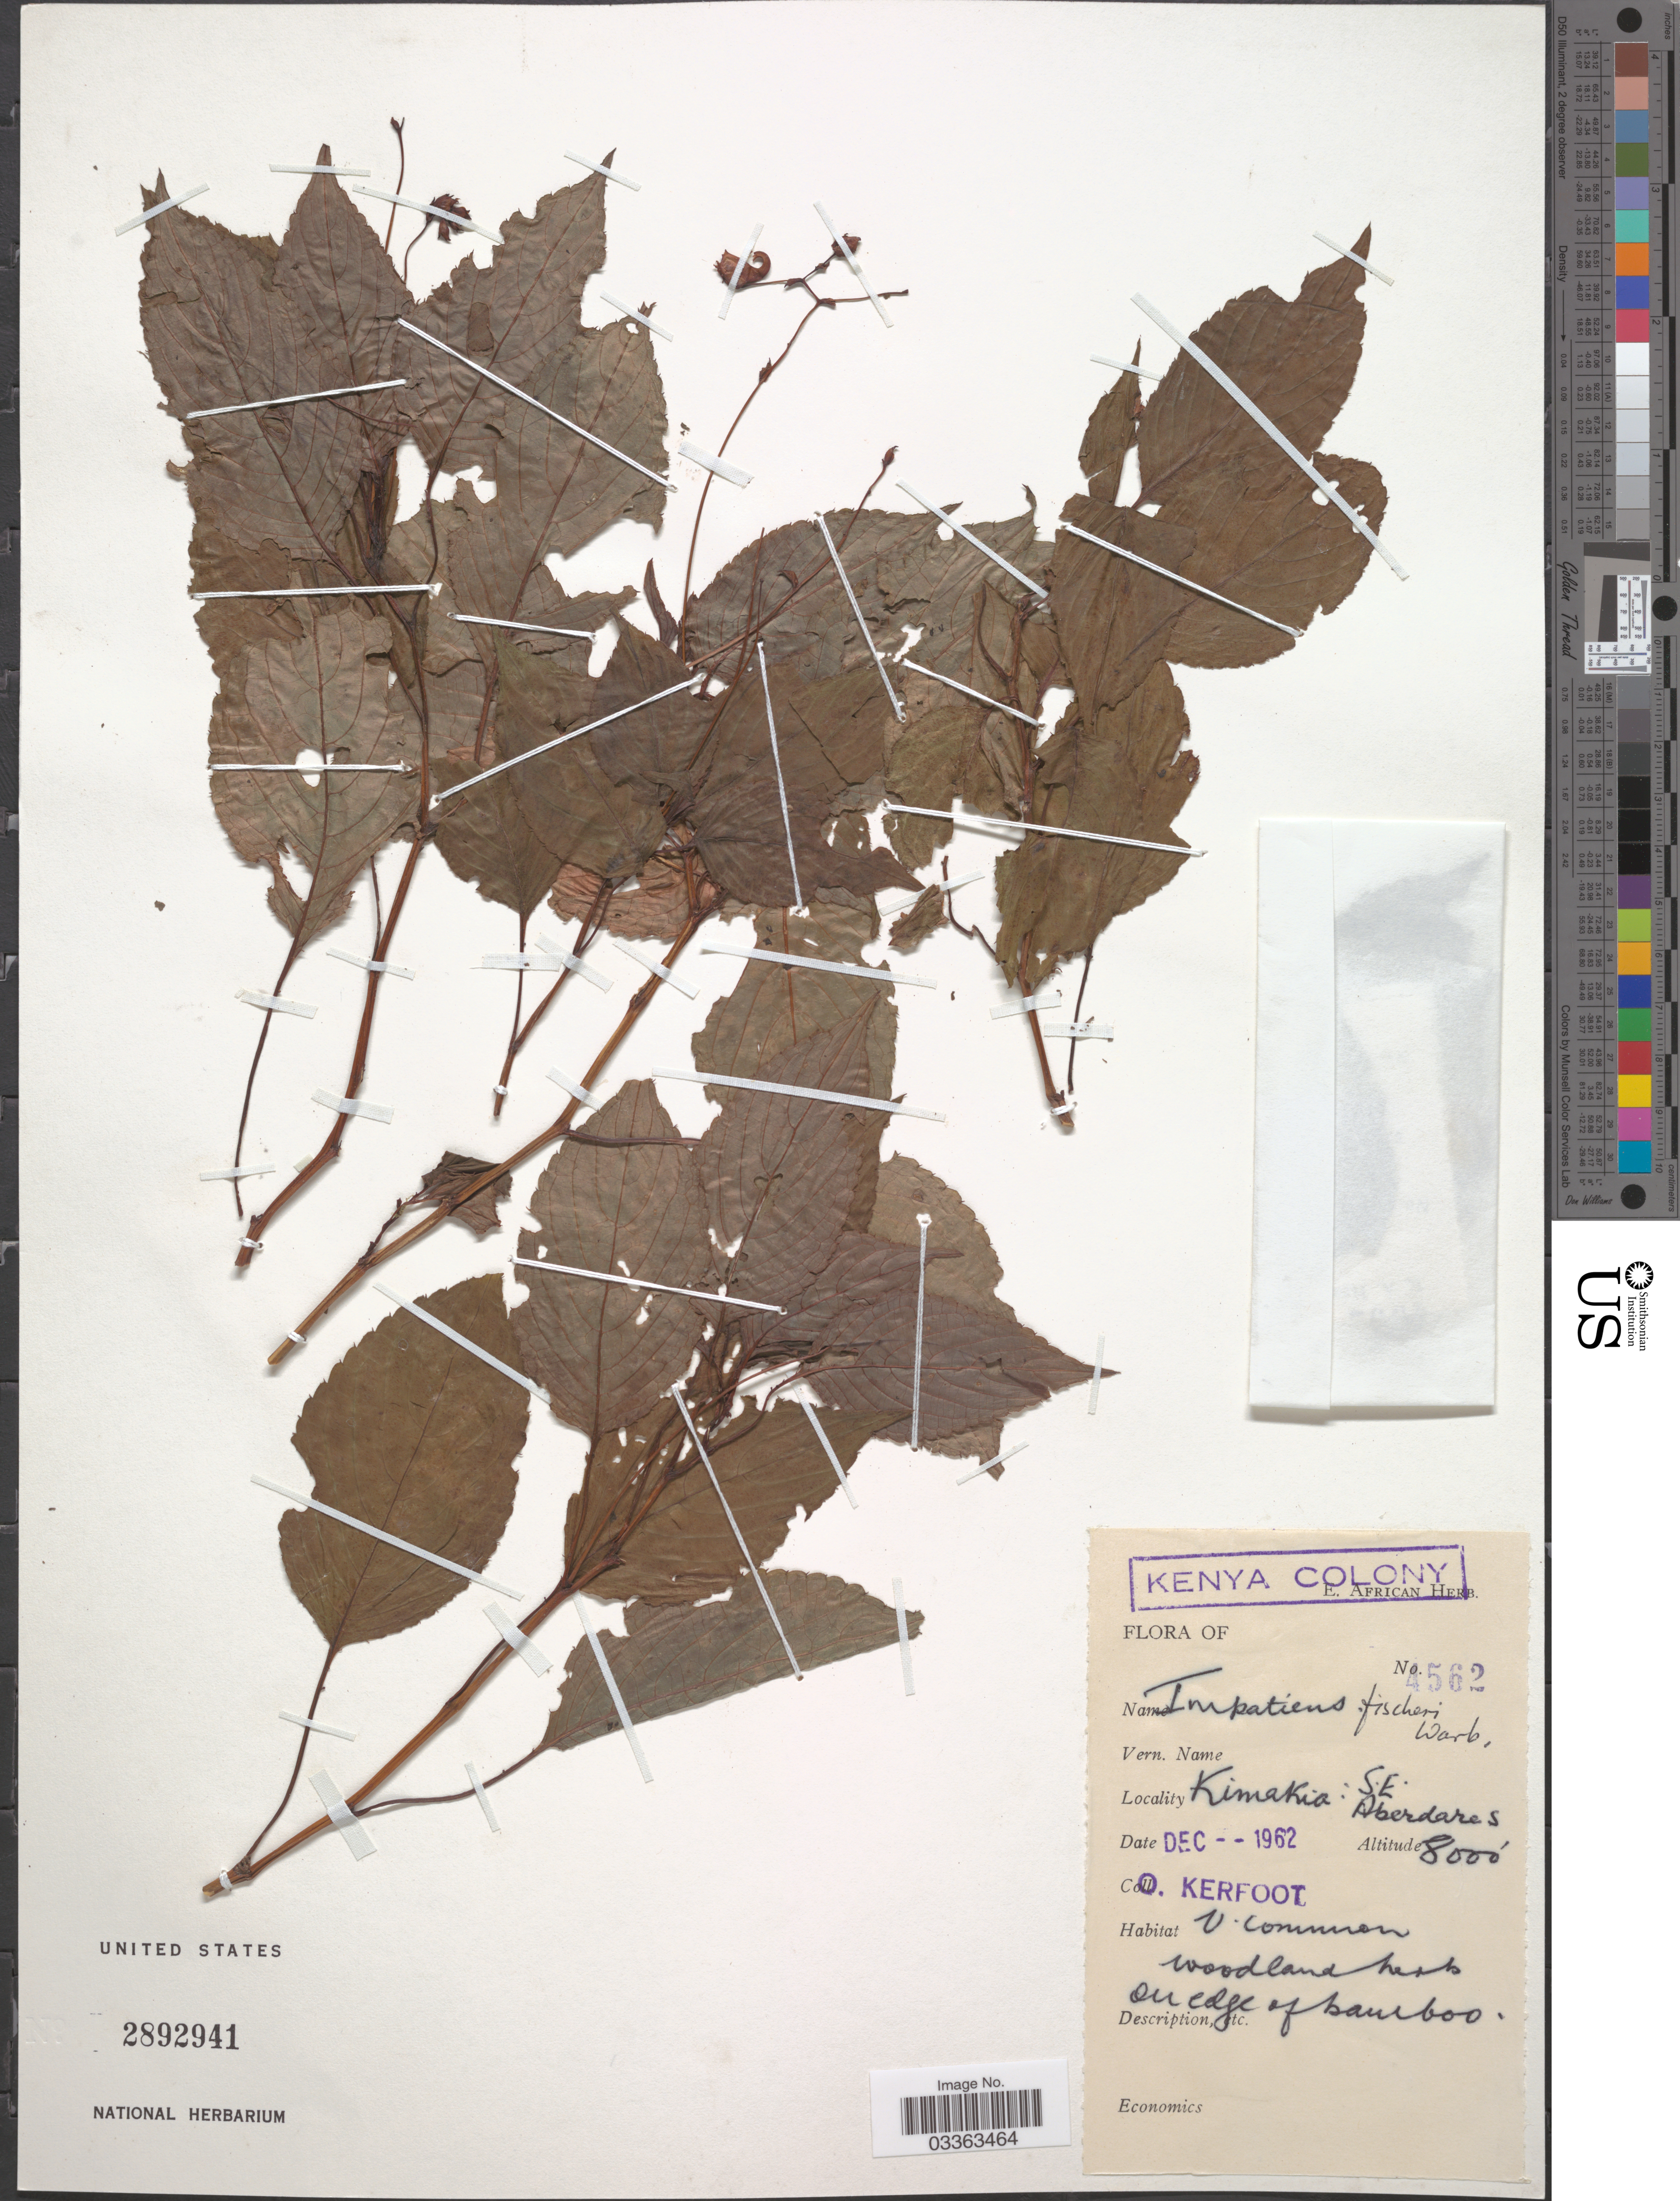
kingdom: Plantae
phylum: Tracheophyta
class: Magnoliopsida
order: Ericales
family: Balsaminaceae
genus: Impatiens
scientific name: Impatiens fischeri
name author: Warb.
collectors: O. Kerfoot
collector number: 4562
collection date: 1962-12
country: Kenya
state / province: Murang'a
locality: Kimakia: S.E. Aberdares.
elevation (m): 2438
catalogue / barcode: US 2892941